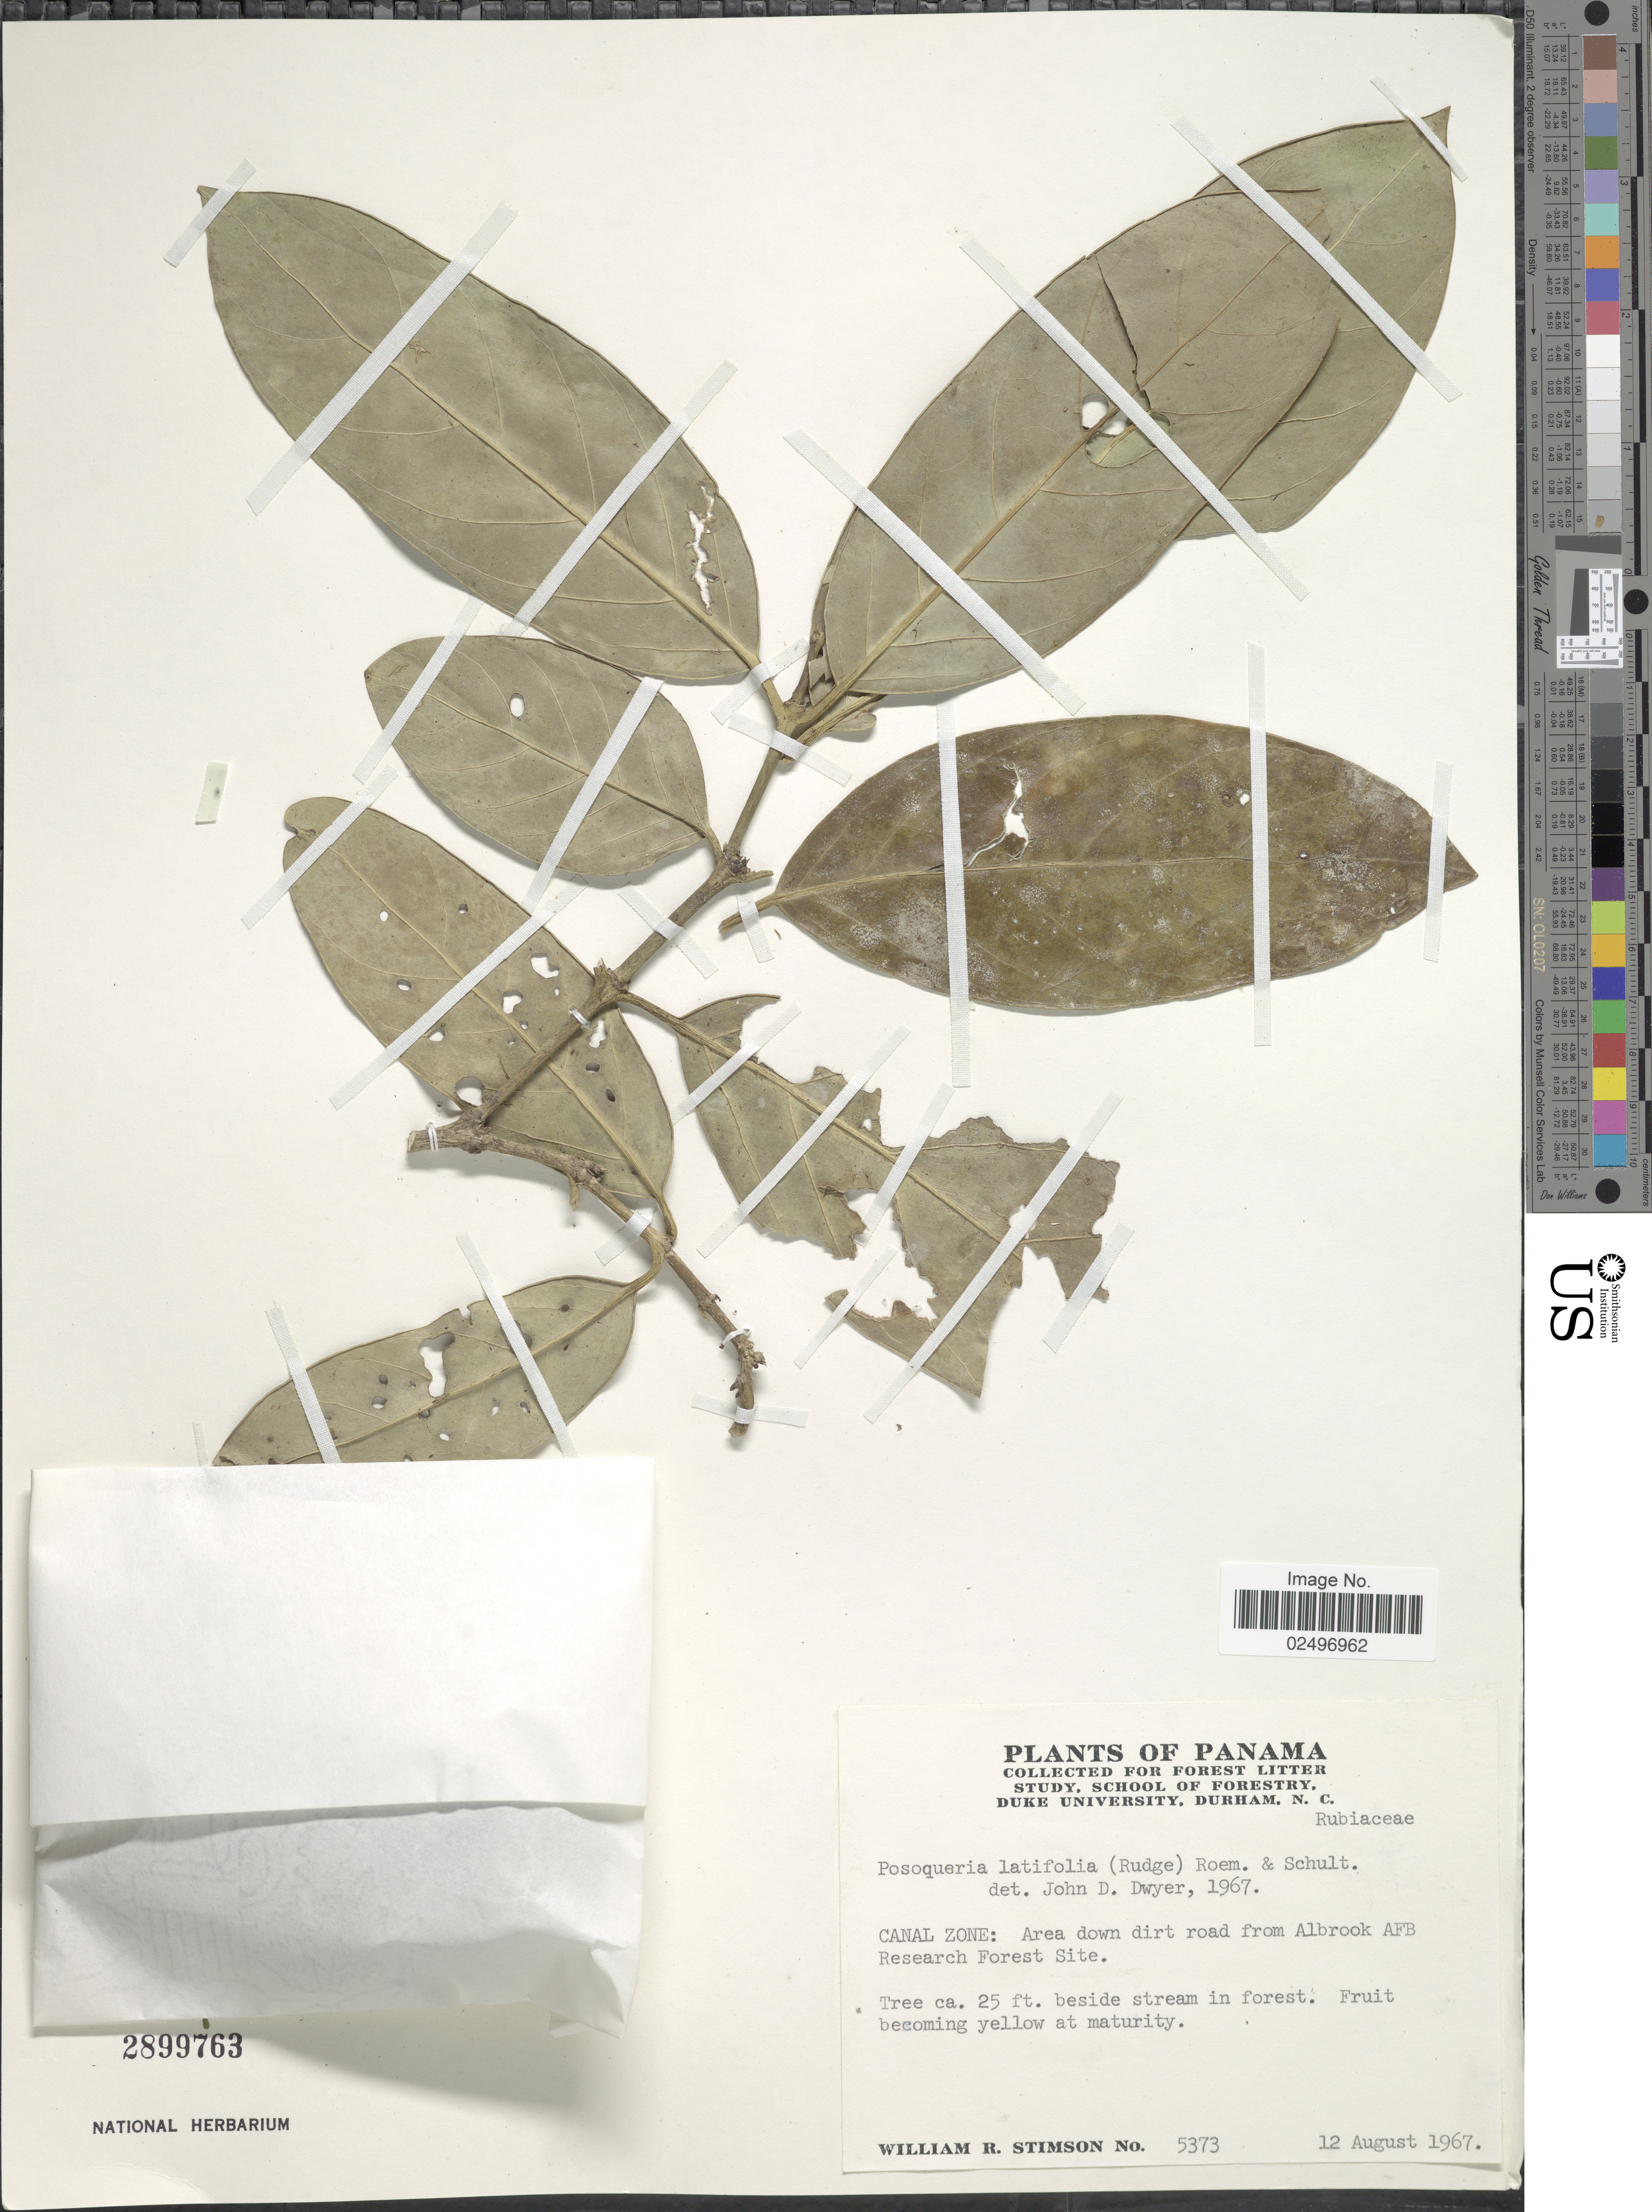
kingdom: Plantae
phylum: Tracheophyta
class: Magnoliopsida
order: Gentianales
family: Rubiaceae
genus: Posoqueria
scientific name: Posoqueria latifolia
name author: (Rudge) Roem. & Schult.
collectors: W. R. Stimson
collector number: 5373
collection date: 1967-08-12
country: Panama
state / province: Colón / Panamá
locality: Canal Zone: Area down dirt road from Albrook AFB Research Forest Site, beside stream in forest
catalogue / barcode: US 2899763